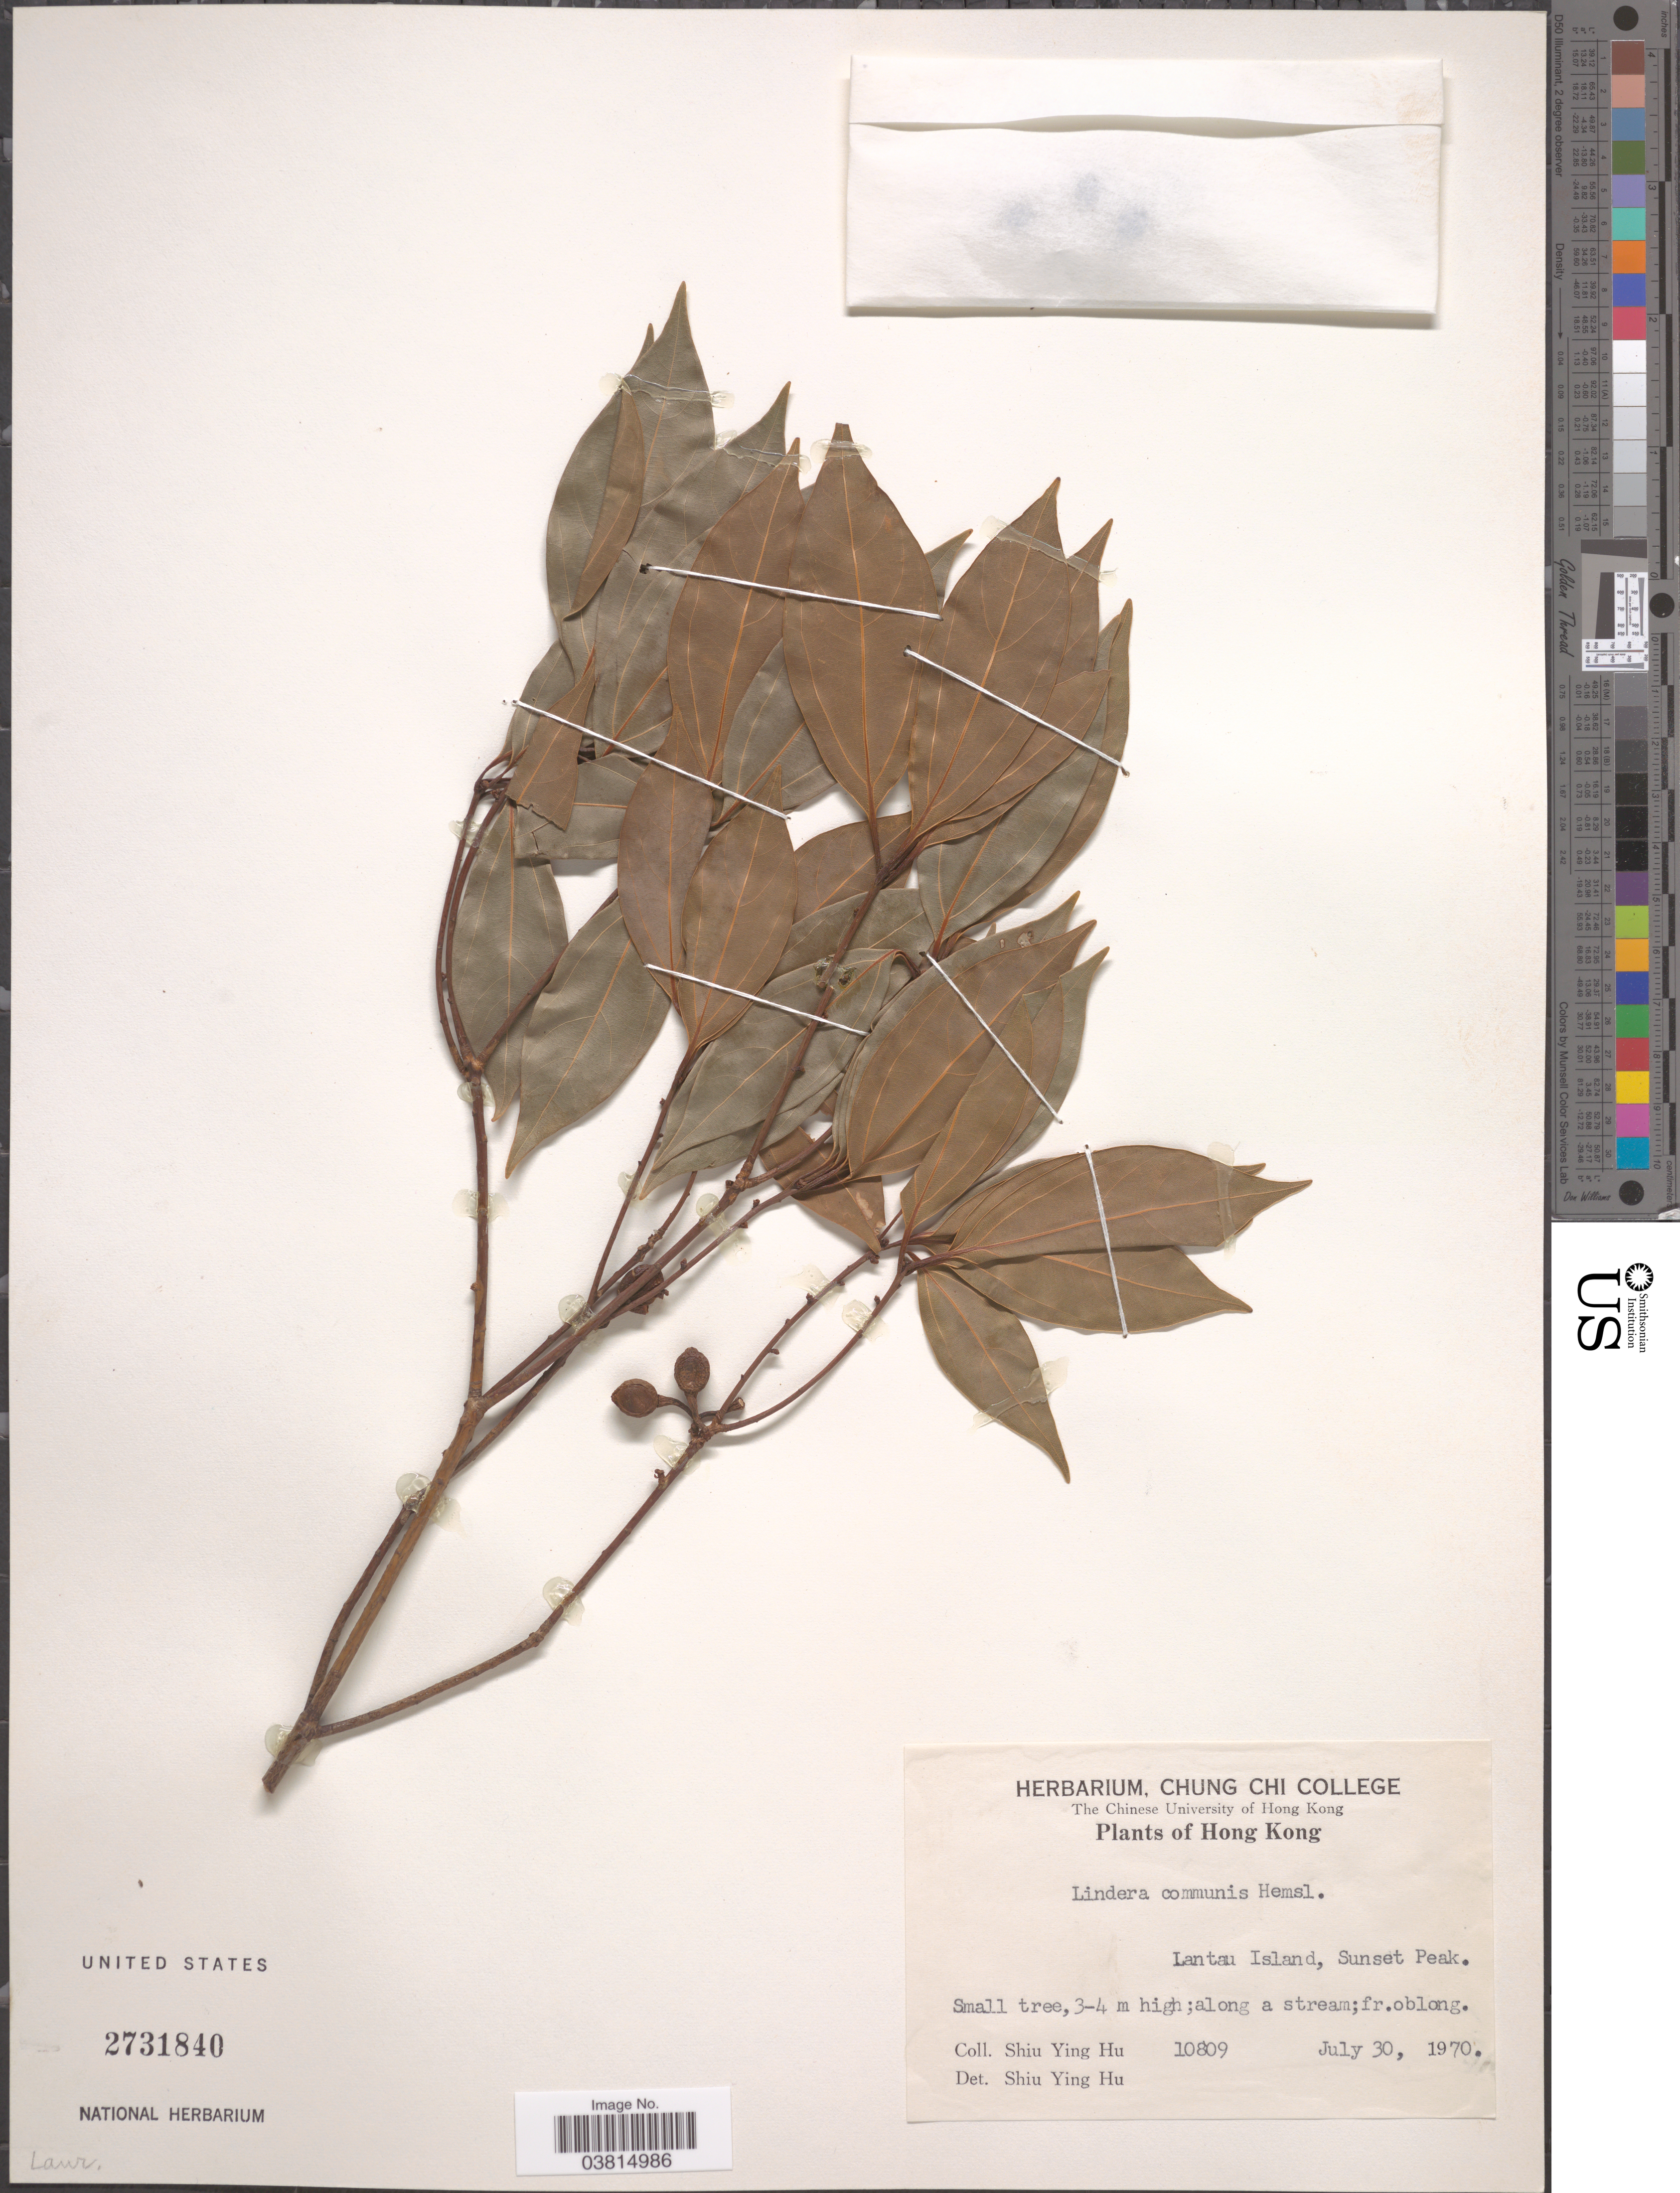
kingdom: Plantae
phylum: Tracheophyta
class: Magnoliopsida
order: Laurales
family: Lauraceae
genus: Lindera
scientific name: Lindera communis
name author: Hemsl.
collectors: S. Y. Hu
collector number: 10809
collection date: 1970-07-30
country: China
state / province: Hong Kong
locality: Lantau Island, Sunset Peak.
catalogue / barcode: US 2731840